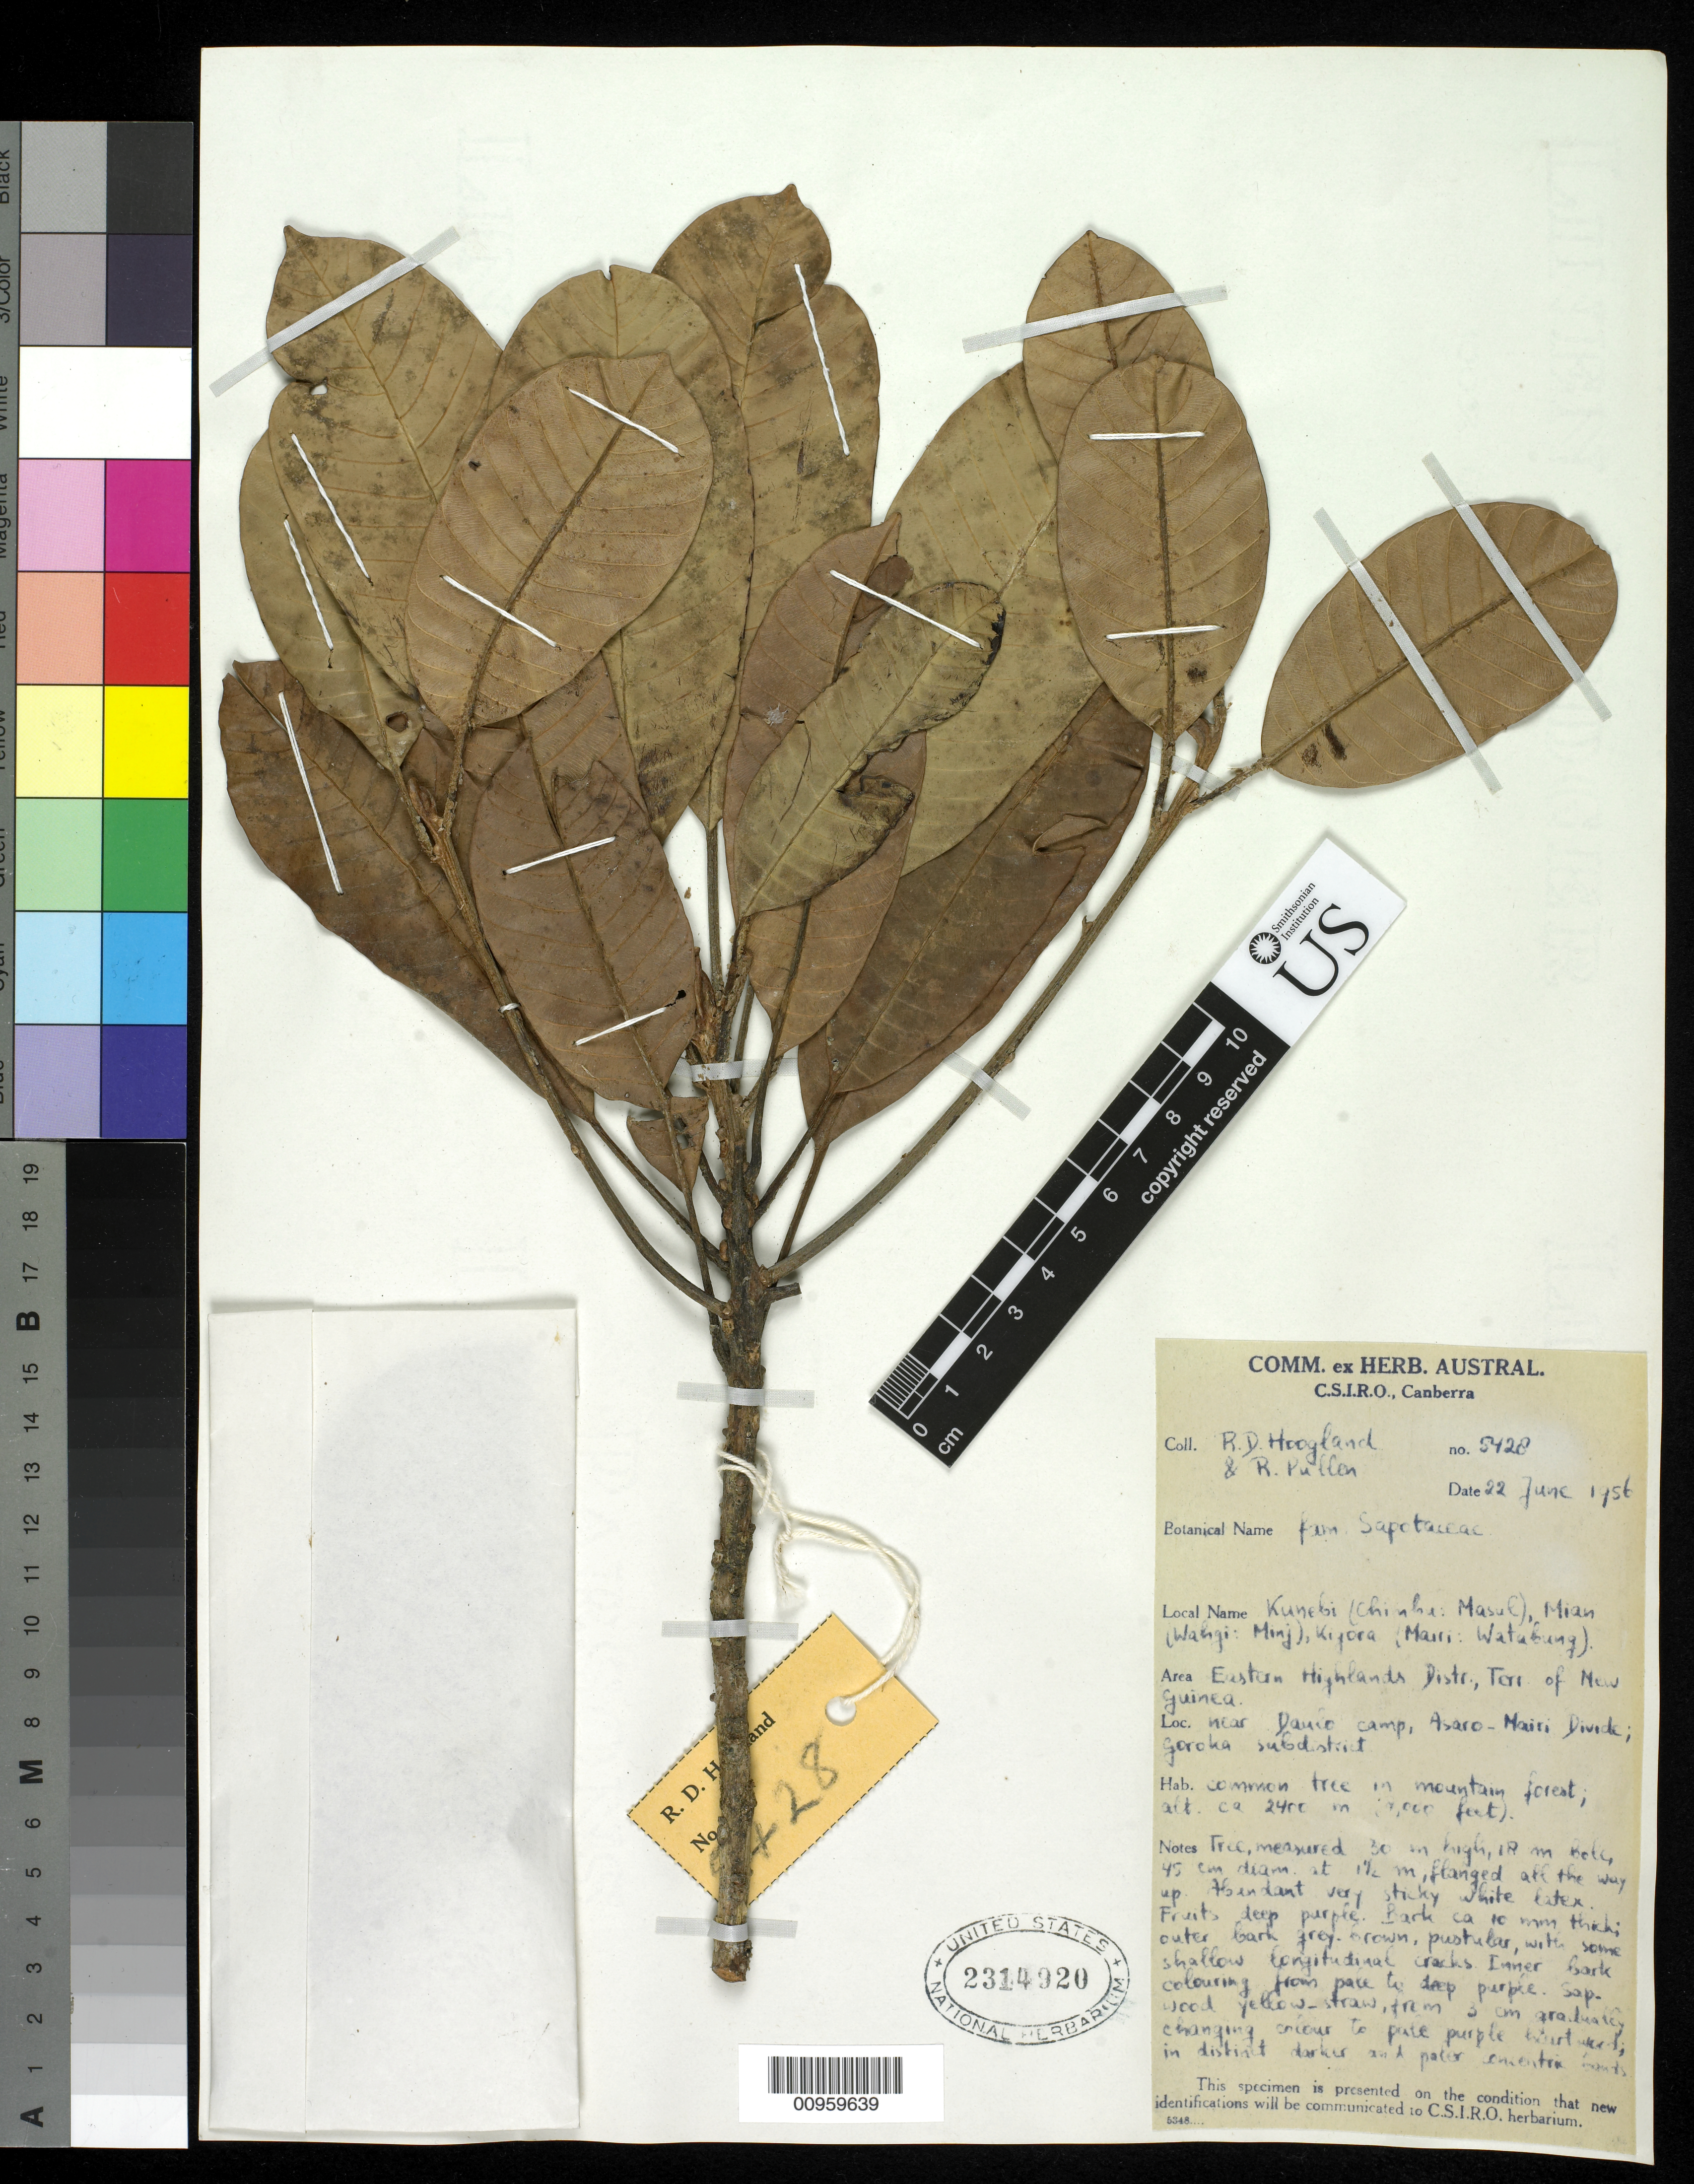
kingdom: Plantae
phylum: Tracheophyta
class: Magnoliopsida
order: Ericales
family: Sapotaceae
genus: Pleioluma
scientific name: Pleioluma macropoda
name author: (H.J. Lam) Swenson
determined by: Swenson, U.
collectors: R. D. Hoogland & R. Pullen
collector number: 5428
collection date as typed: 22 Jun 1956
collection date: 1956-06-22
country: Papua New Guinea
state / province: Eastern Highlands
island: New Guinea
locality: Near Daulo camp, Asaro-Mairi Divide; goroha subdistrict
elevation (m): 2400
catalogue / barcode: US 2314920